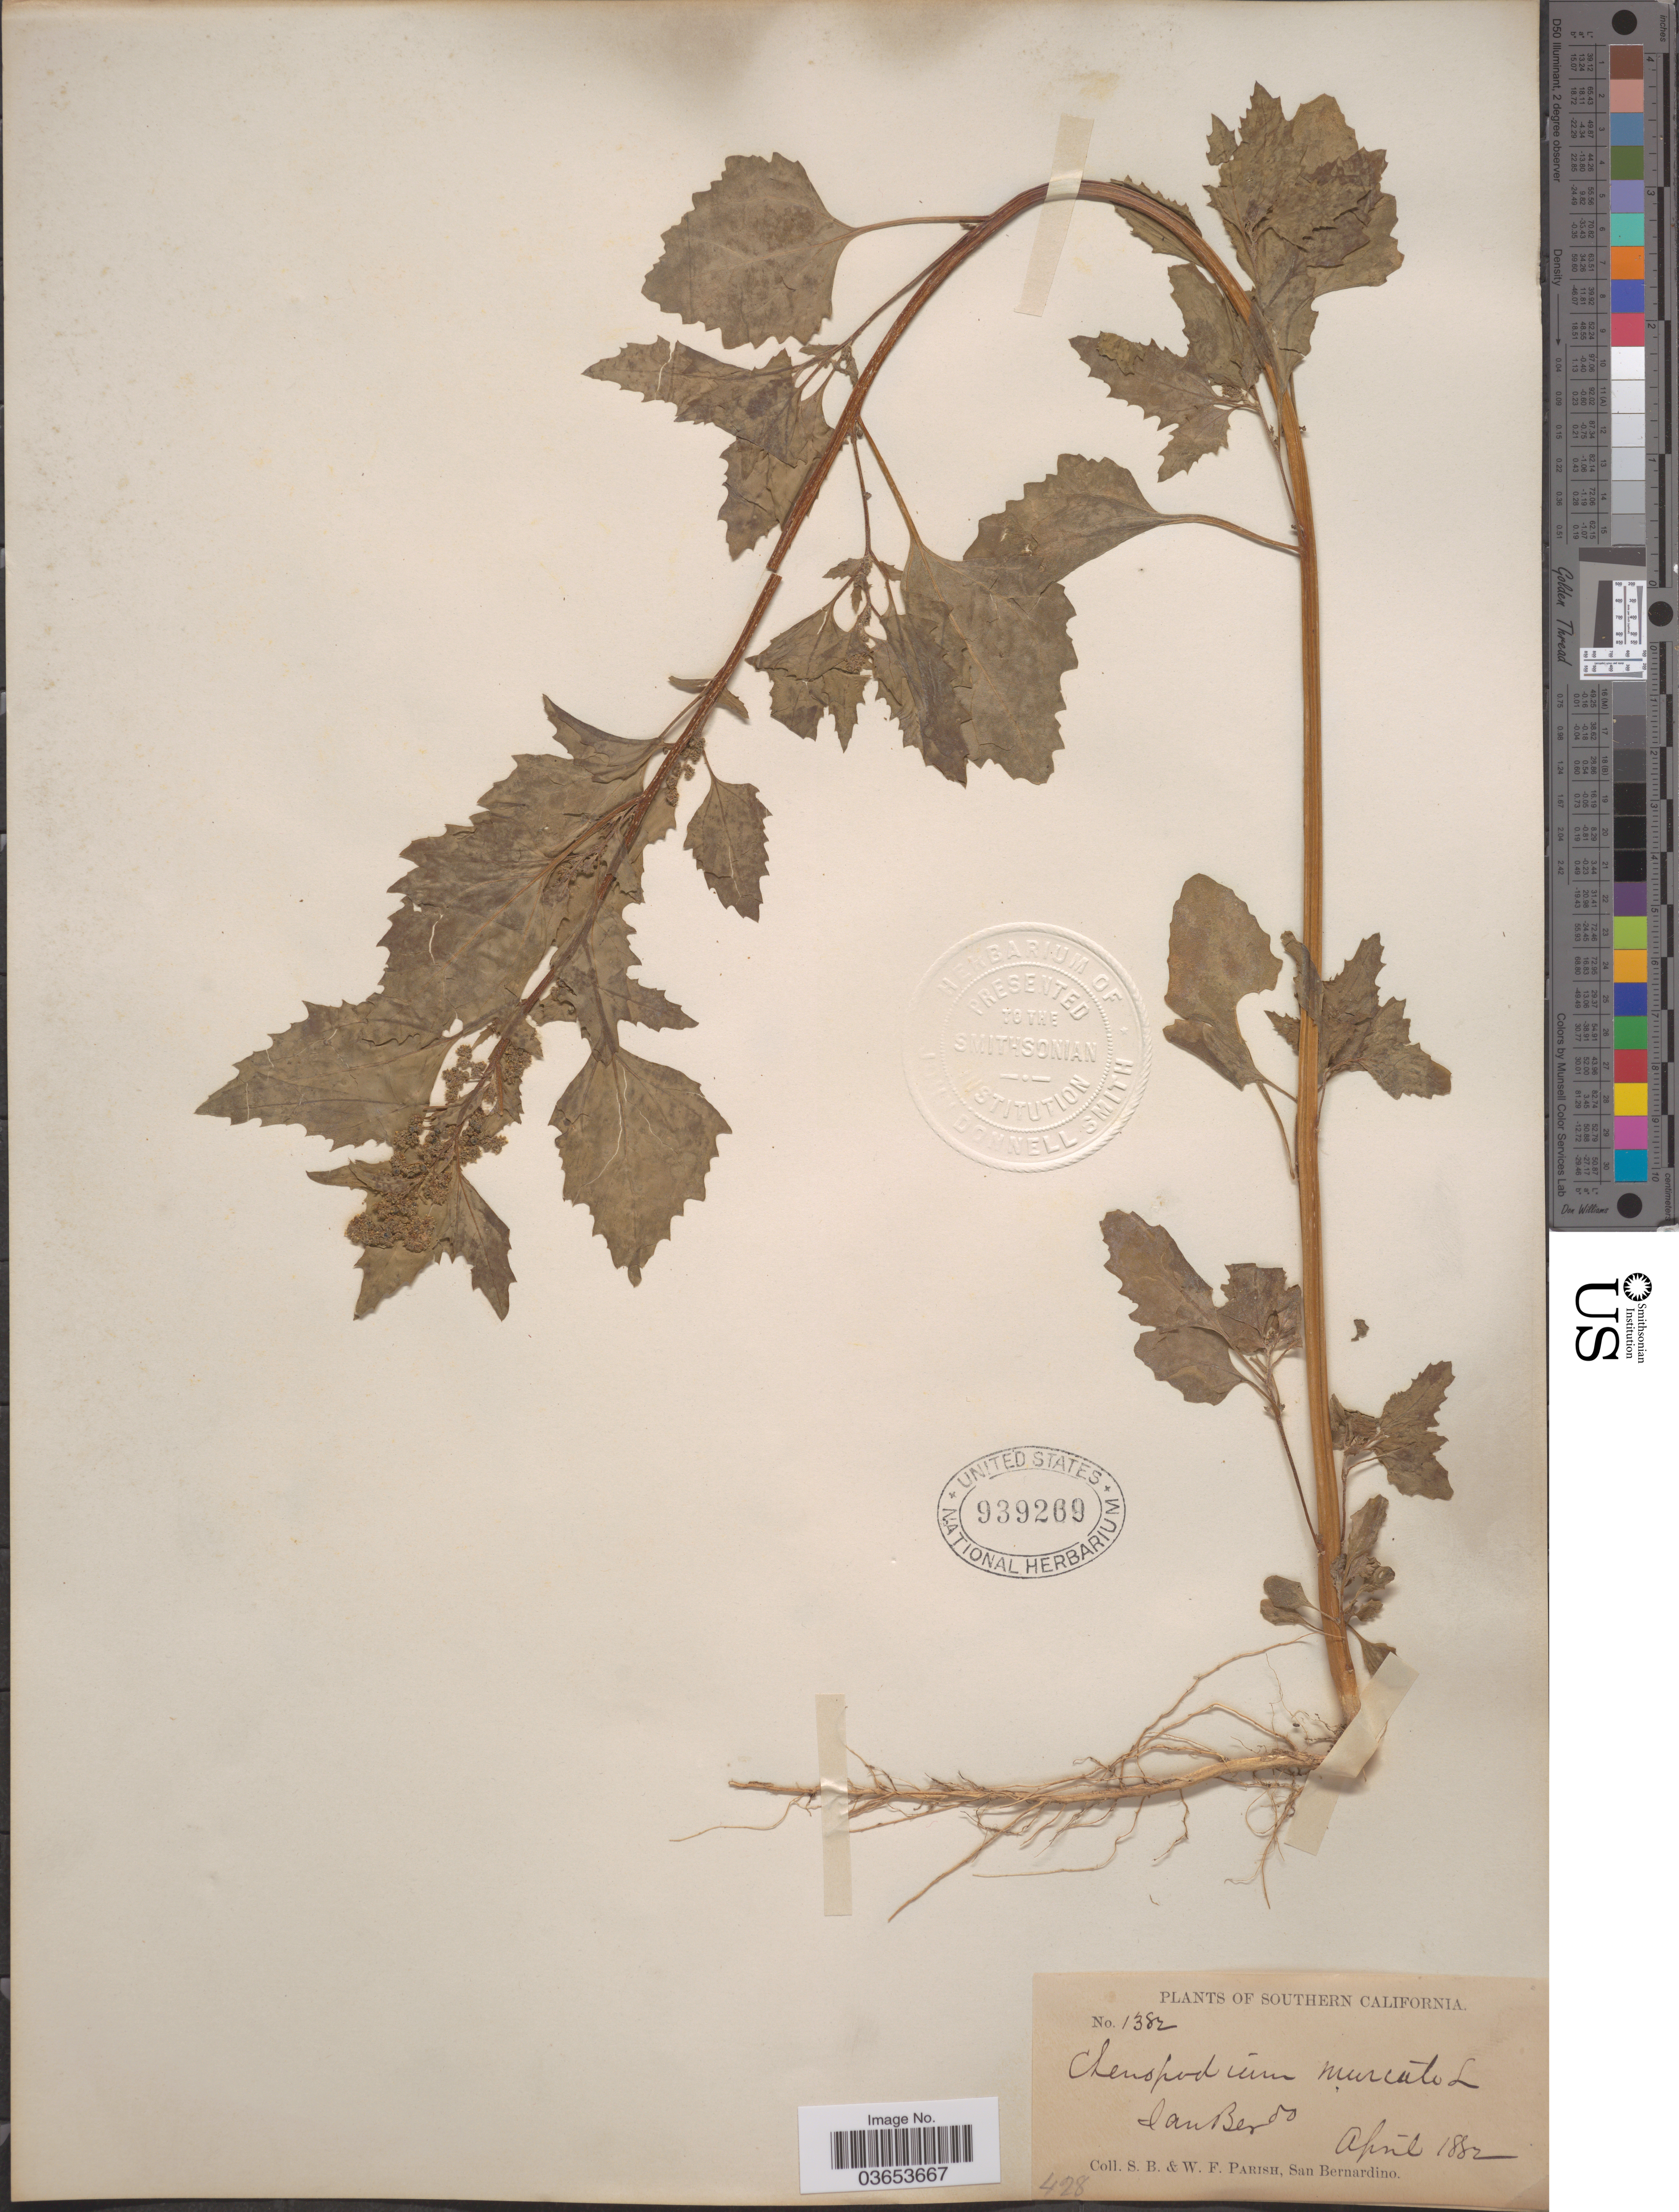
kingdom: Plantae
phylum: Tracheophyta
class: Magnoliopsida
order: Caryophyllales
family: Amaranthaceae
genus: Chenopodium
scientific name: Chenopodium murale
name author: L.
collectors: S. B. Parish & W. F. Parish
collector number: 1382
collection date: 1882-04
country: United States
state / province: California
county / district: San Barnadino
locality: Southern California. San Berdo.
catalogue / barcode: US 939269